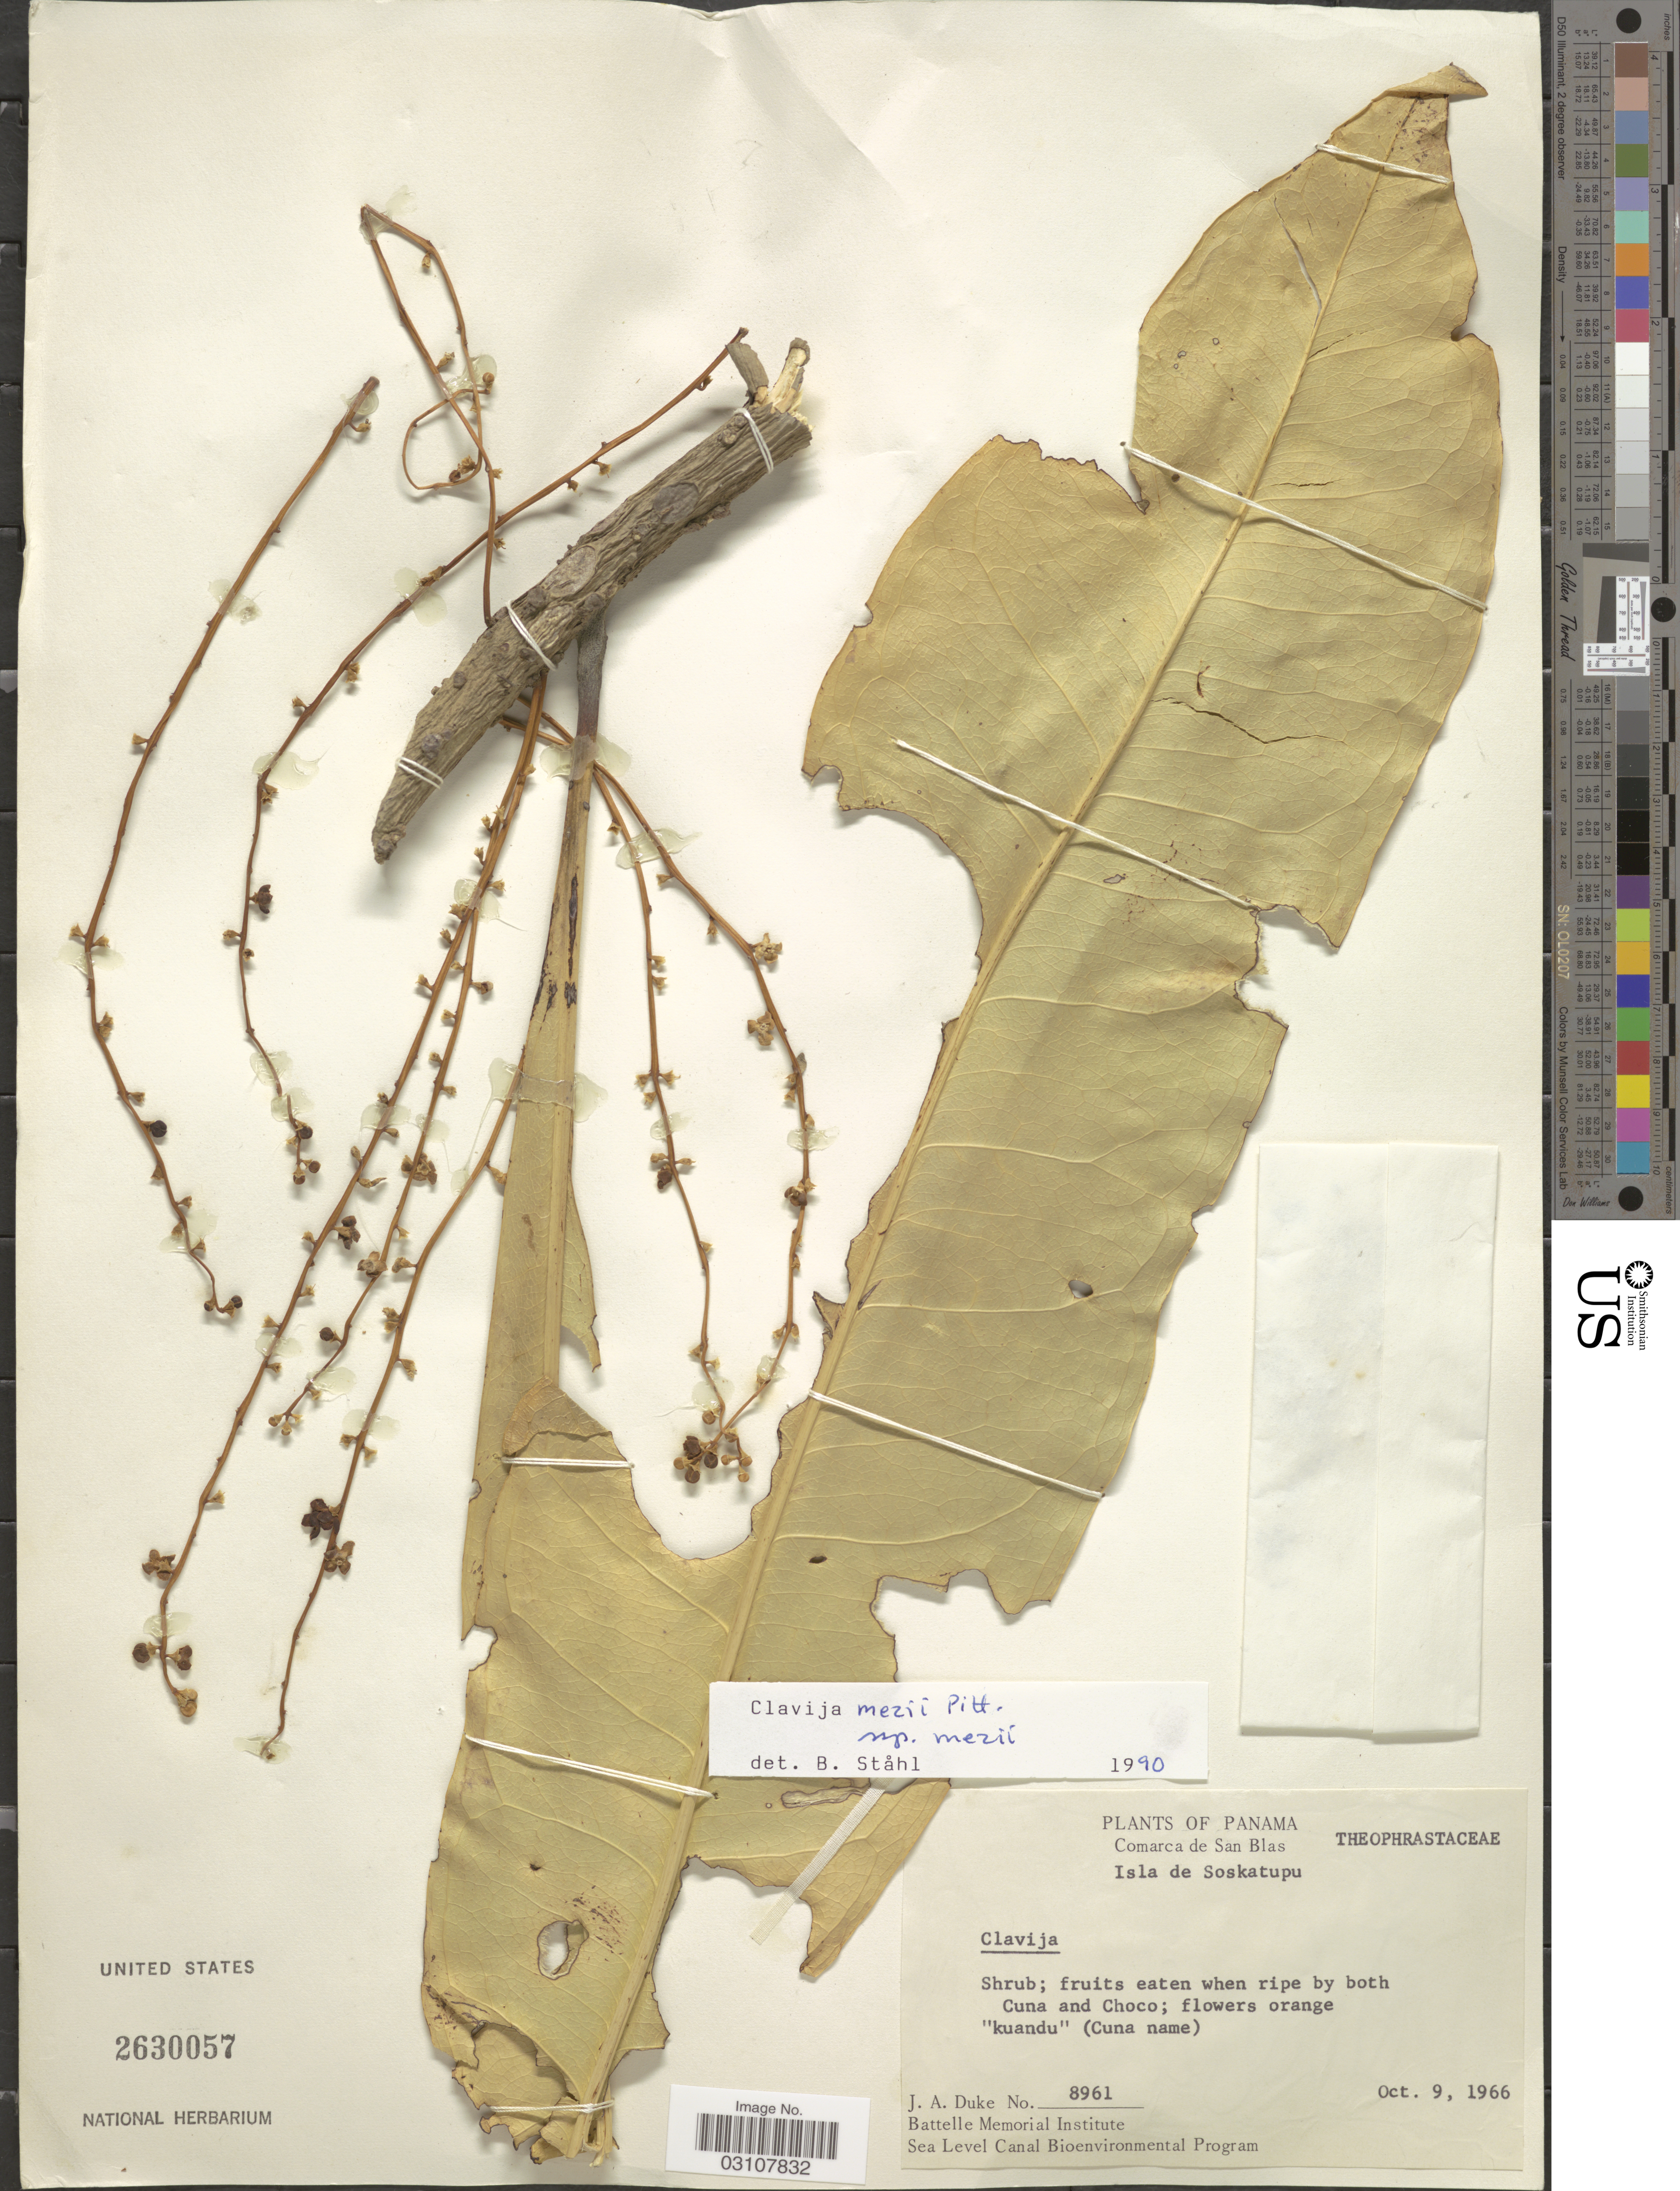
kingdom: Plantae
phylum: Tracheophyta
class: Magnoliopsida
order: Ericales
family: Primulaceae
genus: Clavija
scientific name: Clavija mezii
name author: Pittier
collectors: J. A. Duke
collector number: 8961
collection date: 1966-10-09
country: Panama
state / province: Kuna Yala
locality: Comarca de San Blas. Isla de Soskatupu.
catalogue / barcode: US 2630057